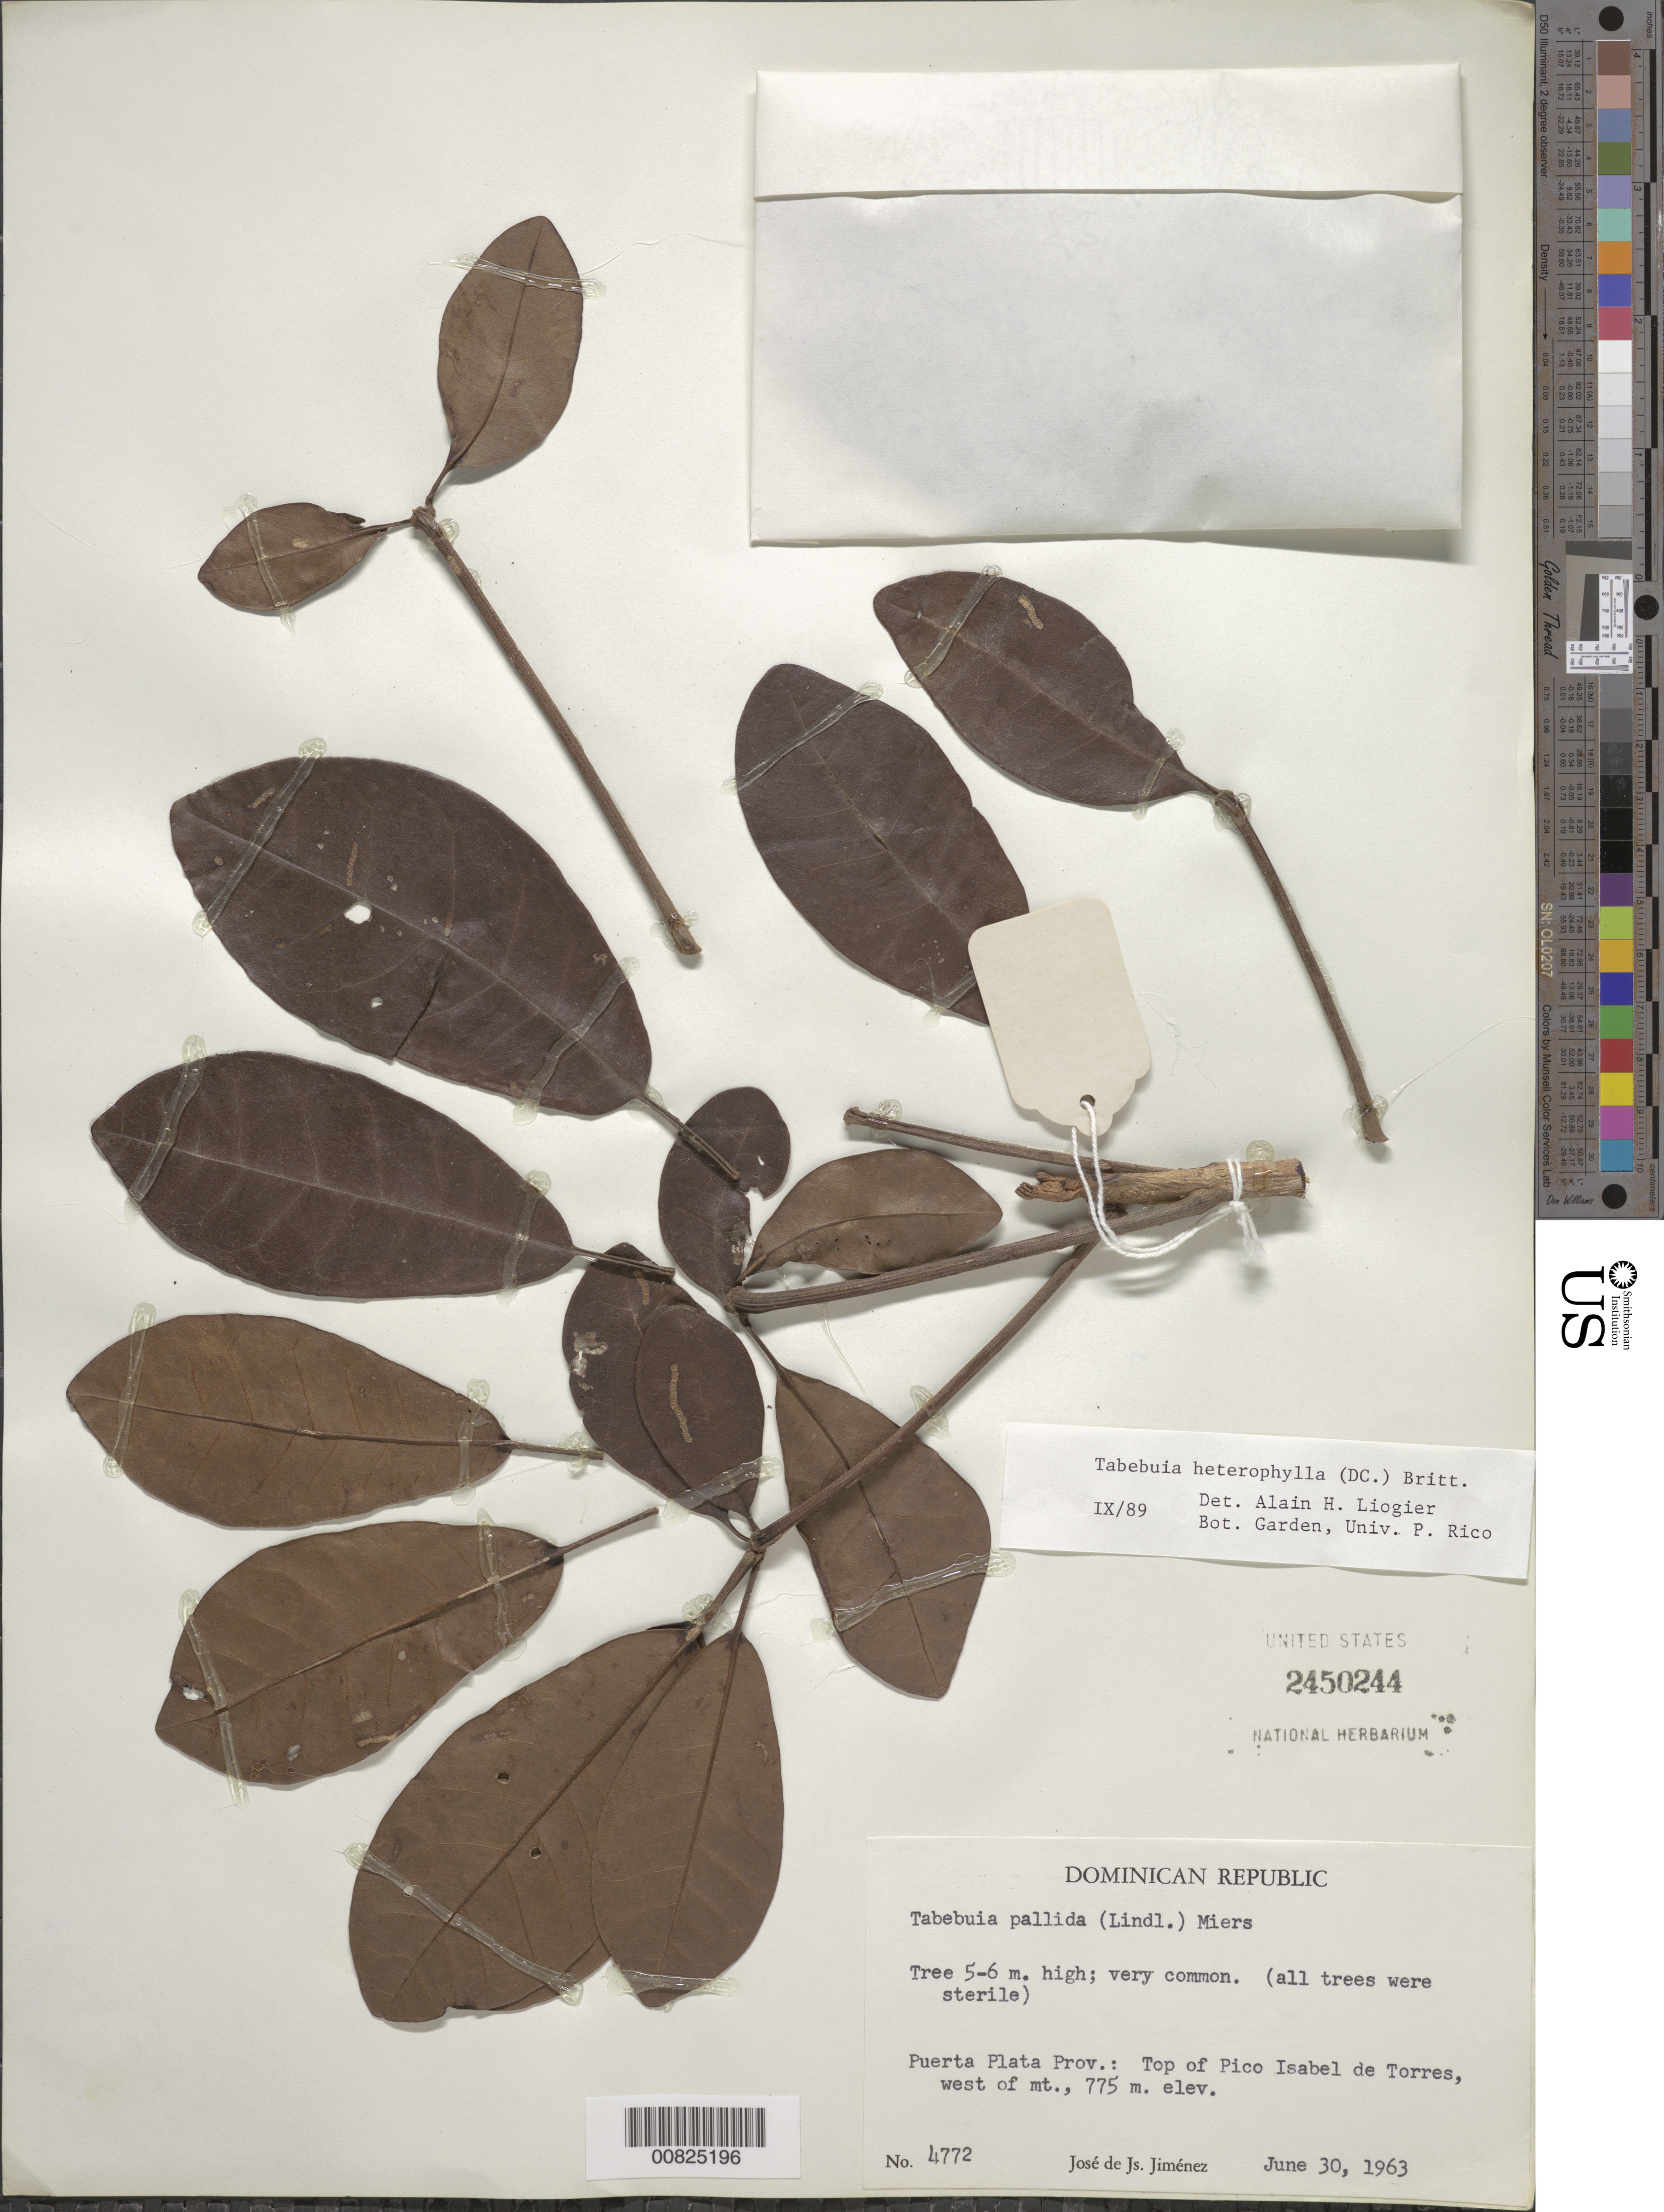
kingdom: Plantae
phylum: Tracheophyta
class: Magnoliopsida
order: Lamiales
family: Bignoniaceae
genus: Tabebuia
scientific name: Tabebuia heterophylla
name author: (DC.) Britton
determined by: Liogier, Alain H.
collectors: J. J. Jiménez Almonte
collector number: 4772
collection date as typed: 30 Jun 1963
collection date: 1963-06-30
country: Dominican Republic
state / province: Puerto Plata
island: Hispaniola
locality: Top of Pico Isabel de Torres, W of Mt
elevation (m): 775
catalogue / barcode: US 2450244